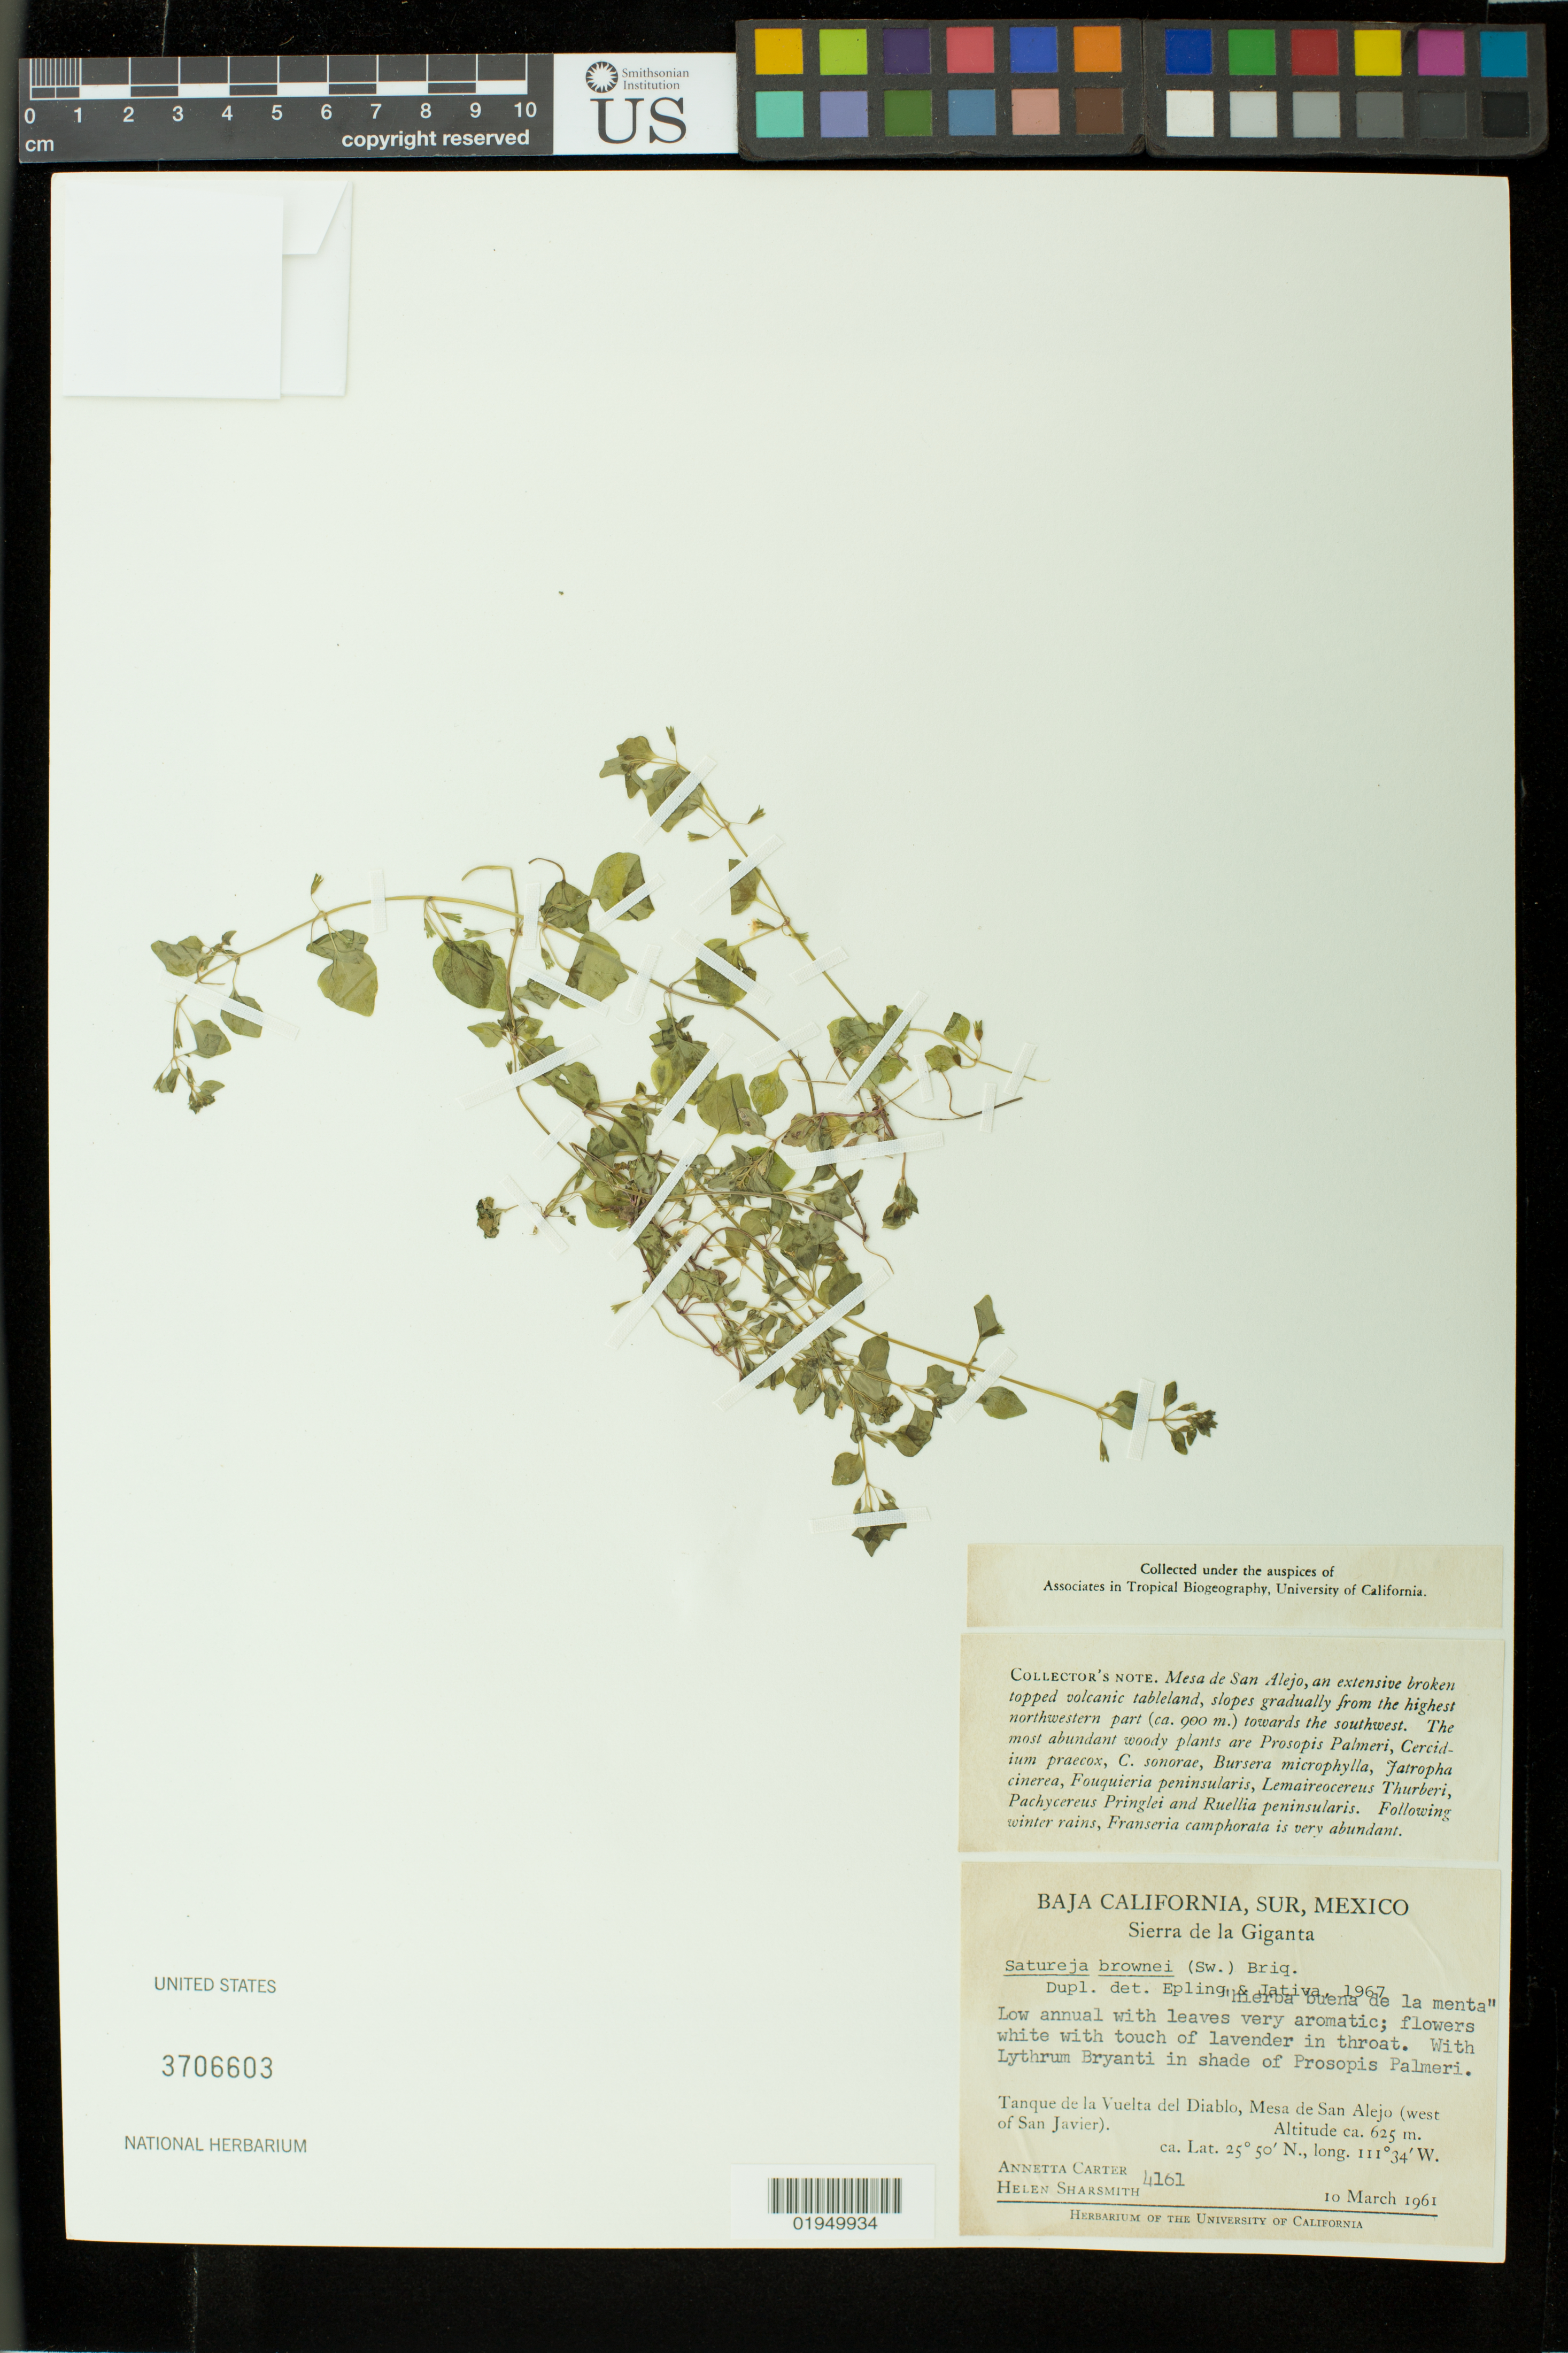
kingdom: Plantae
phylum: Tracheophyta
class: Magnoliopsida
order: Lamiales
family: Lamiaceae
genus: Clinopodium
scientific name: Clinopodium brownei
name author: (Sw.) Kuntze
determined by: Strong, Mark T., (BOT), Smithsonian Institution - National Museum of Natural History (UNITED STATES)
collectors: A. Carter & H. Sharsmith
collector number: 4161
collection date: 1961-03-10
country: Mexico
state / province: Baja California Sur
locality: Sierra de la Giganta. Tanque de la Vuelta del Diablo, Mesa de San Alejo (west of San Javier).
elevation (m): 625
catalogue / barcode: US 3706603